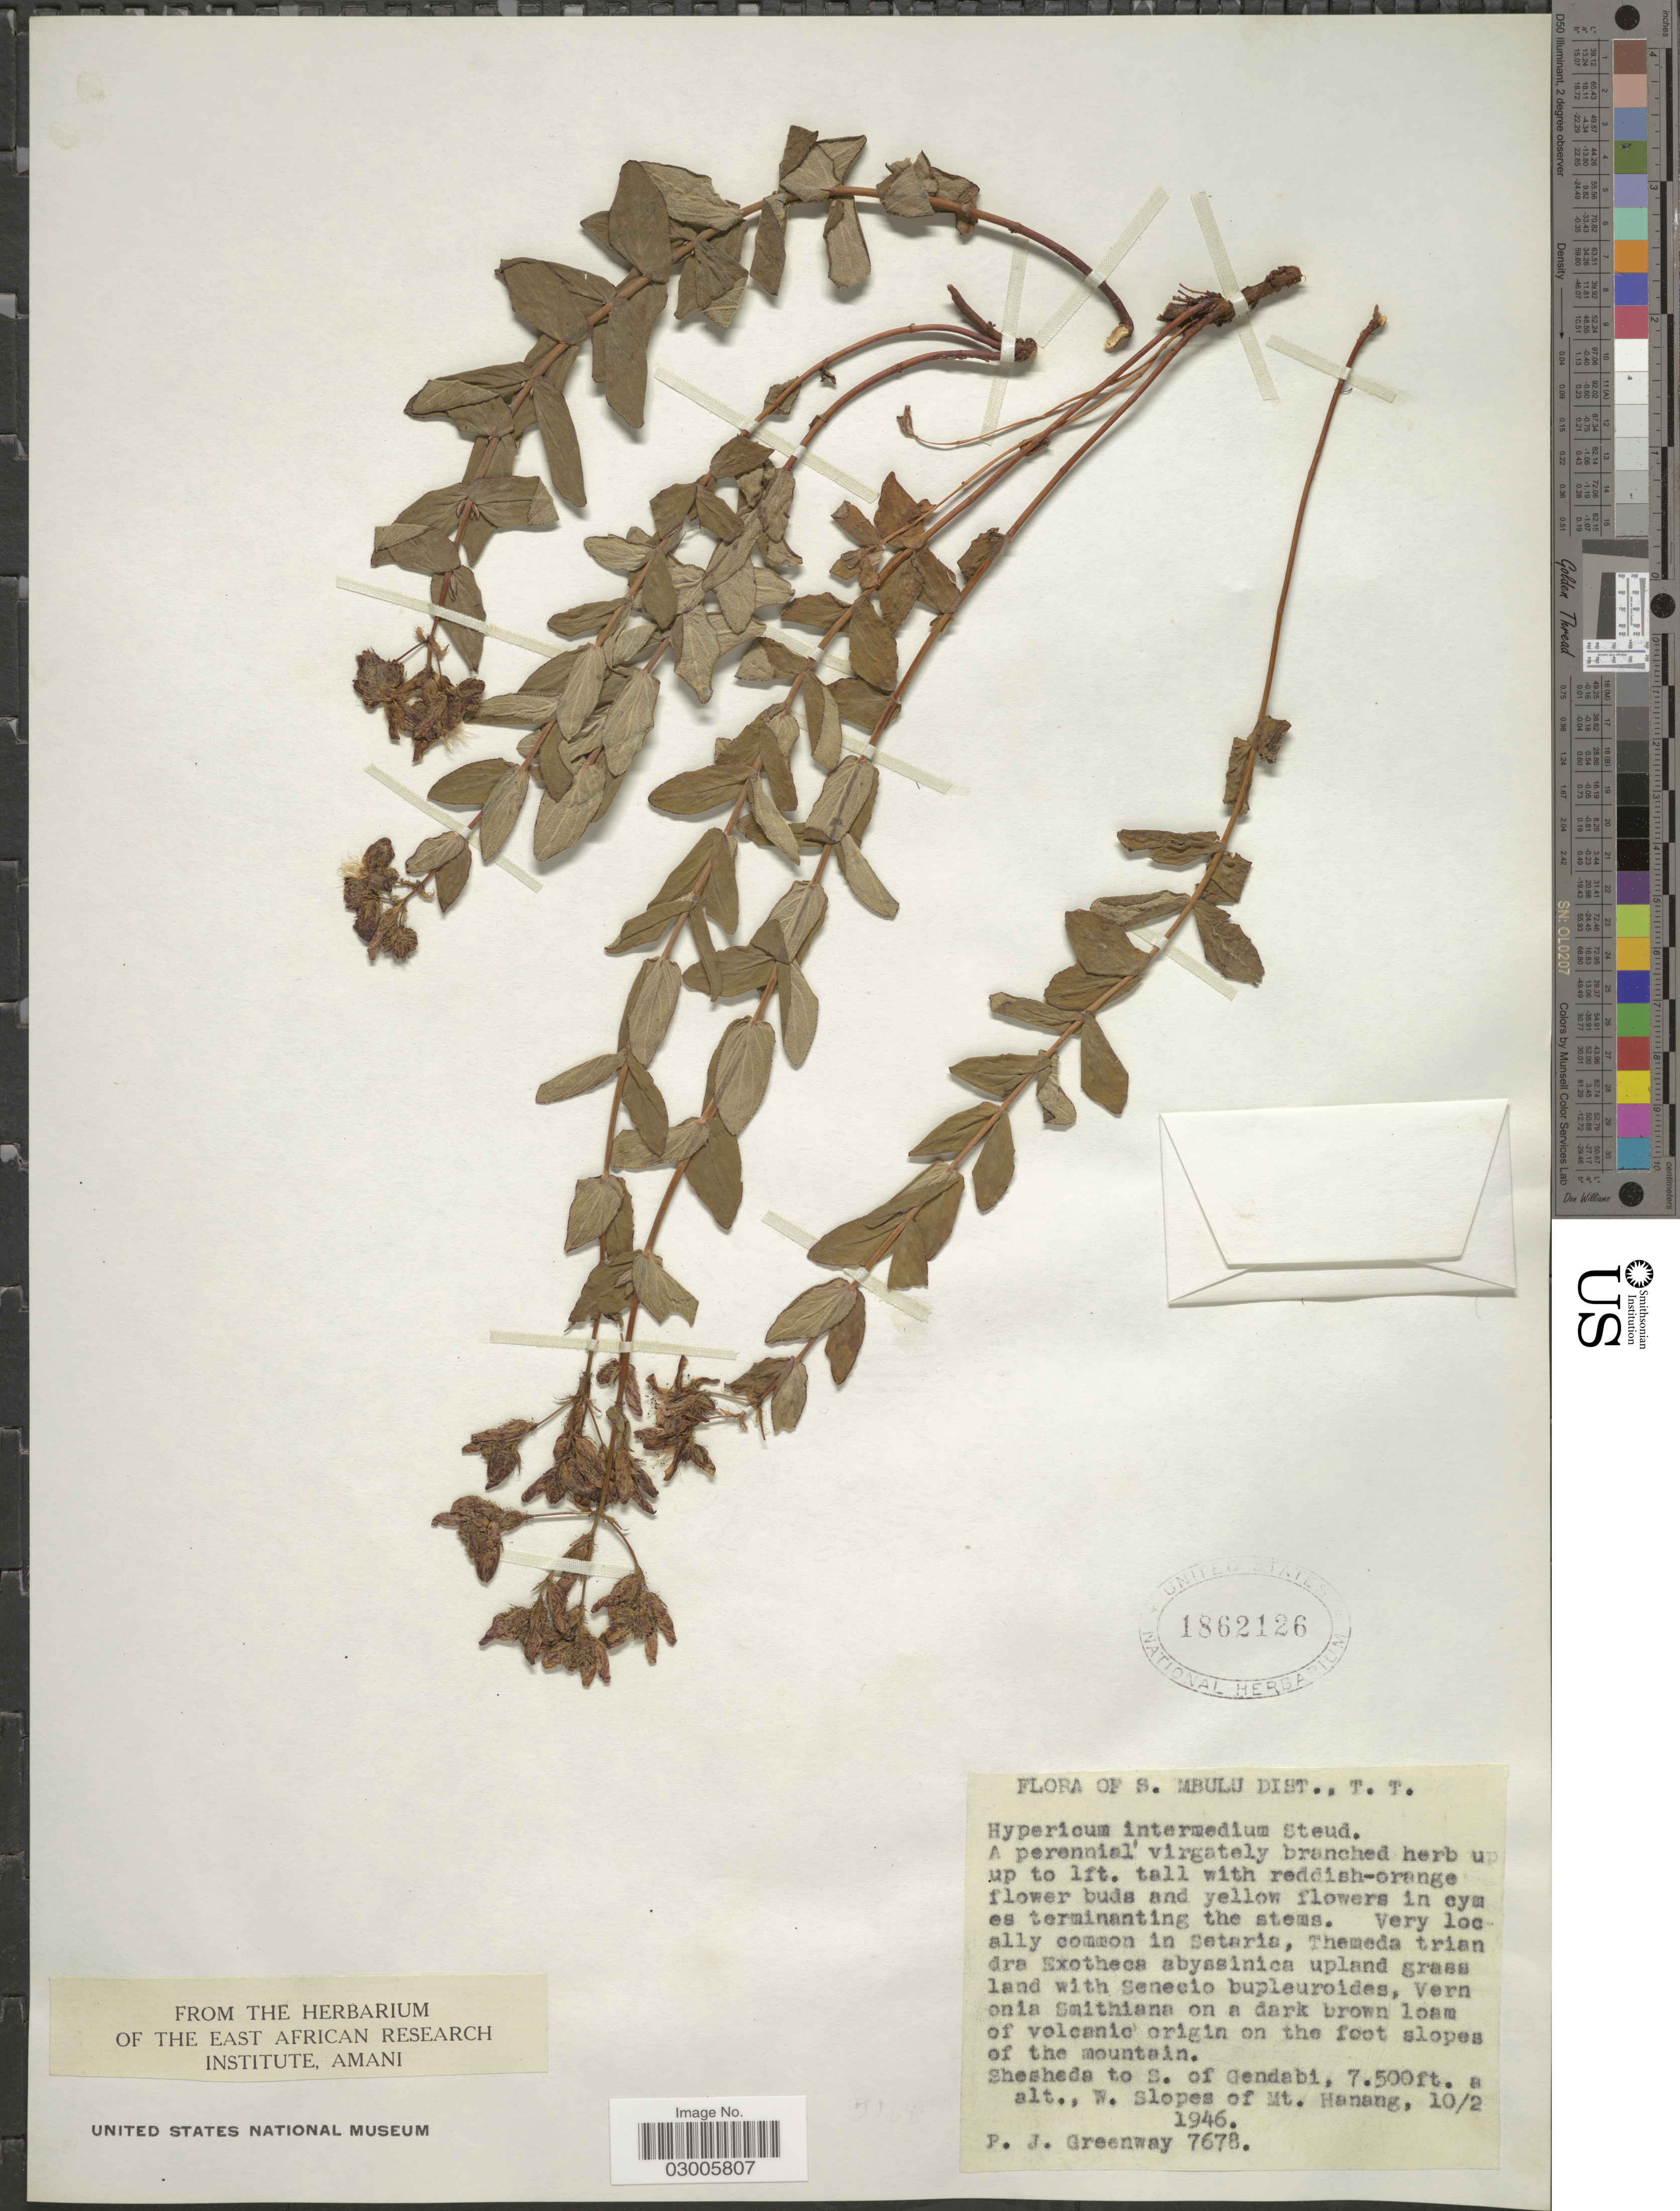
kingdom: Plantae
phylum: Tracheophyta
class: Magnoliopsida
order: Malpighiales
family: Hypericaceae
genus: Hypericum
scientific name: Hypericum intermedium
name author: Steud. ex A. Rich.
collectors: P. J. Greenway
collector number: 7678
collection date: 1946-02-10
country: Tanzania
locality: S. Mbulu Dist. T.T., Shesheda to S. of Gendabi, W. slopes of Mt. Hanag.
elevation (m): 2286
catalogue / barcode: US 1862126